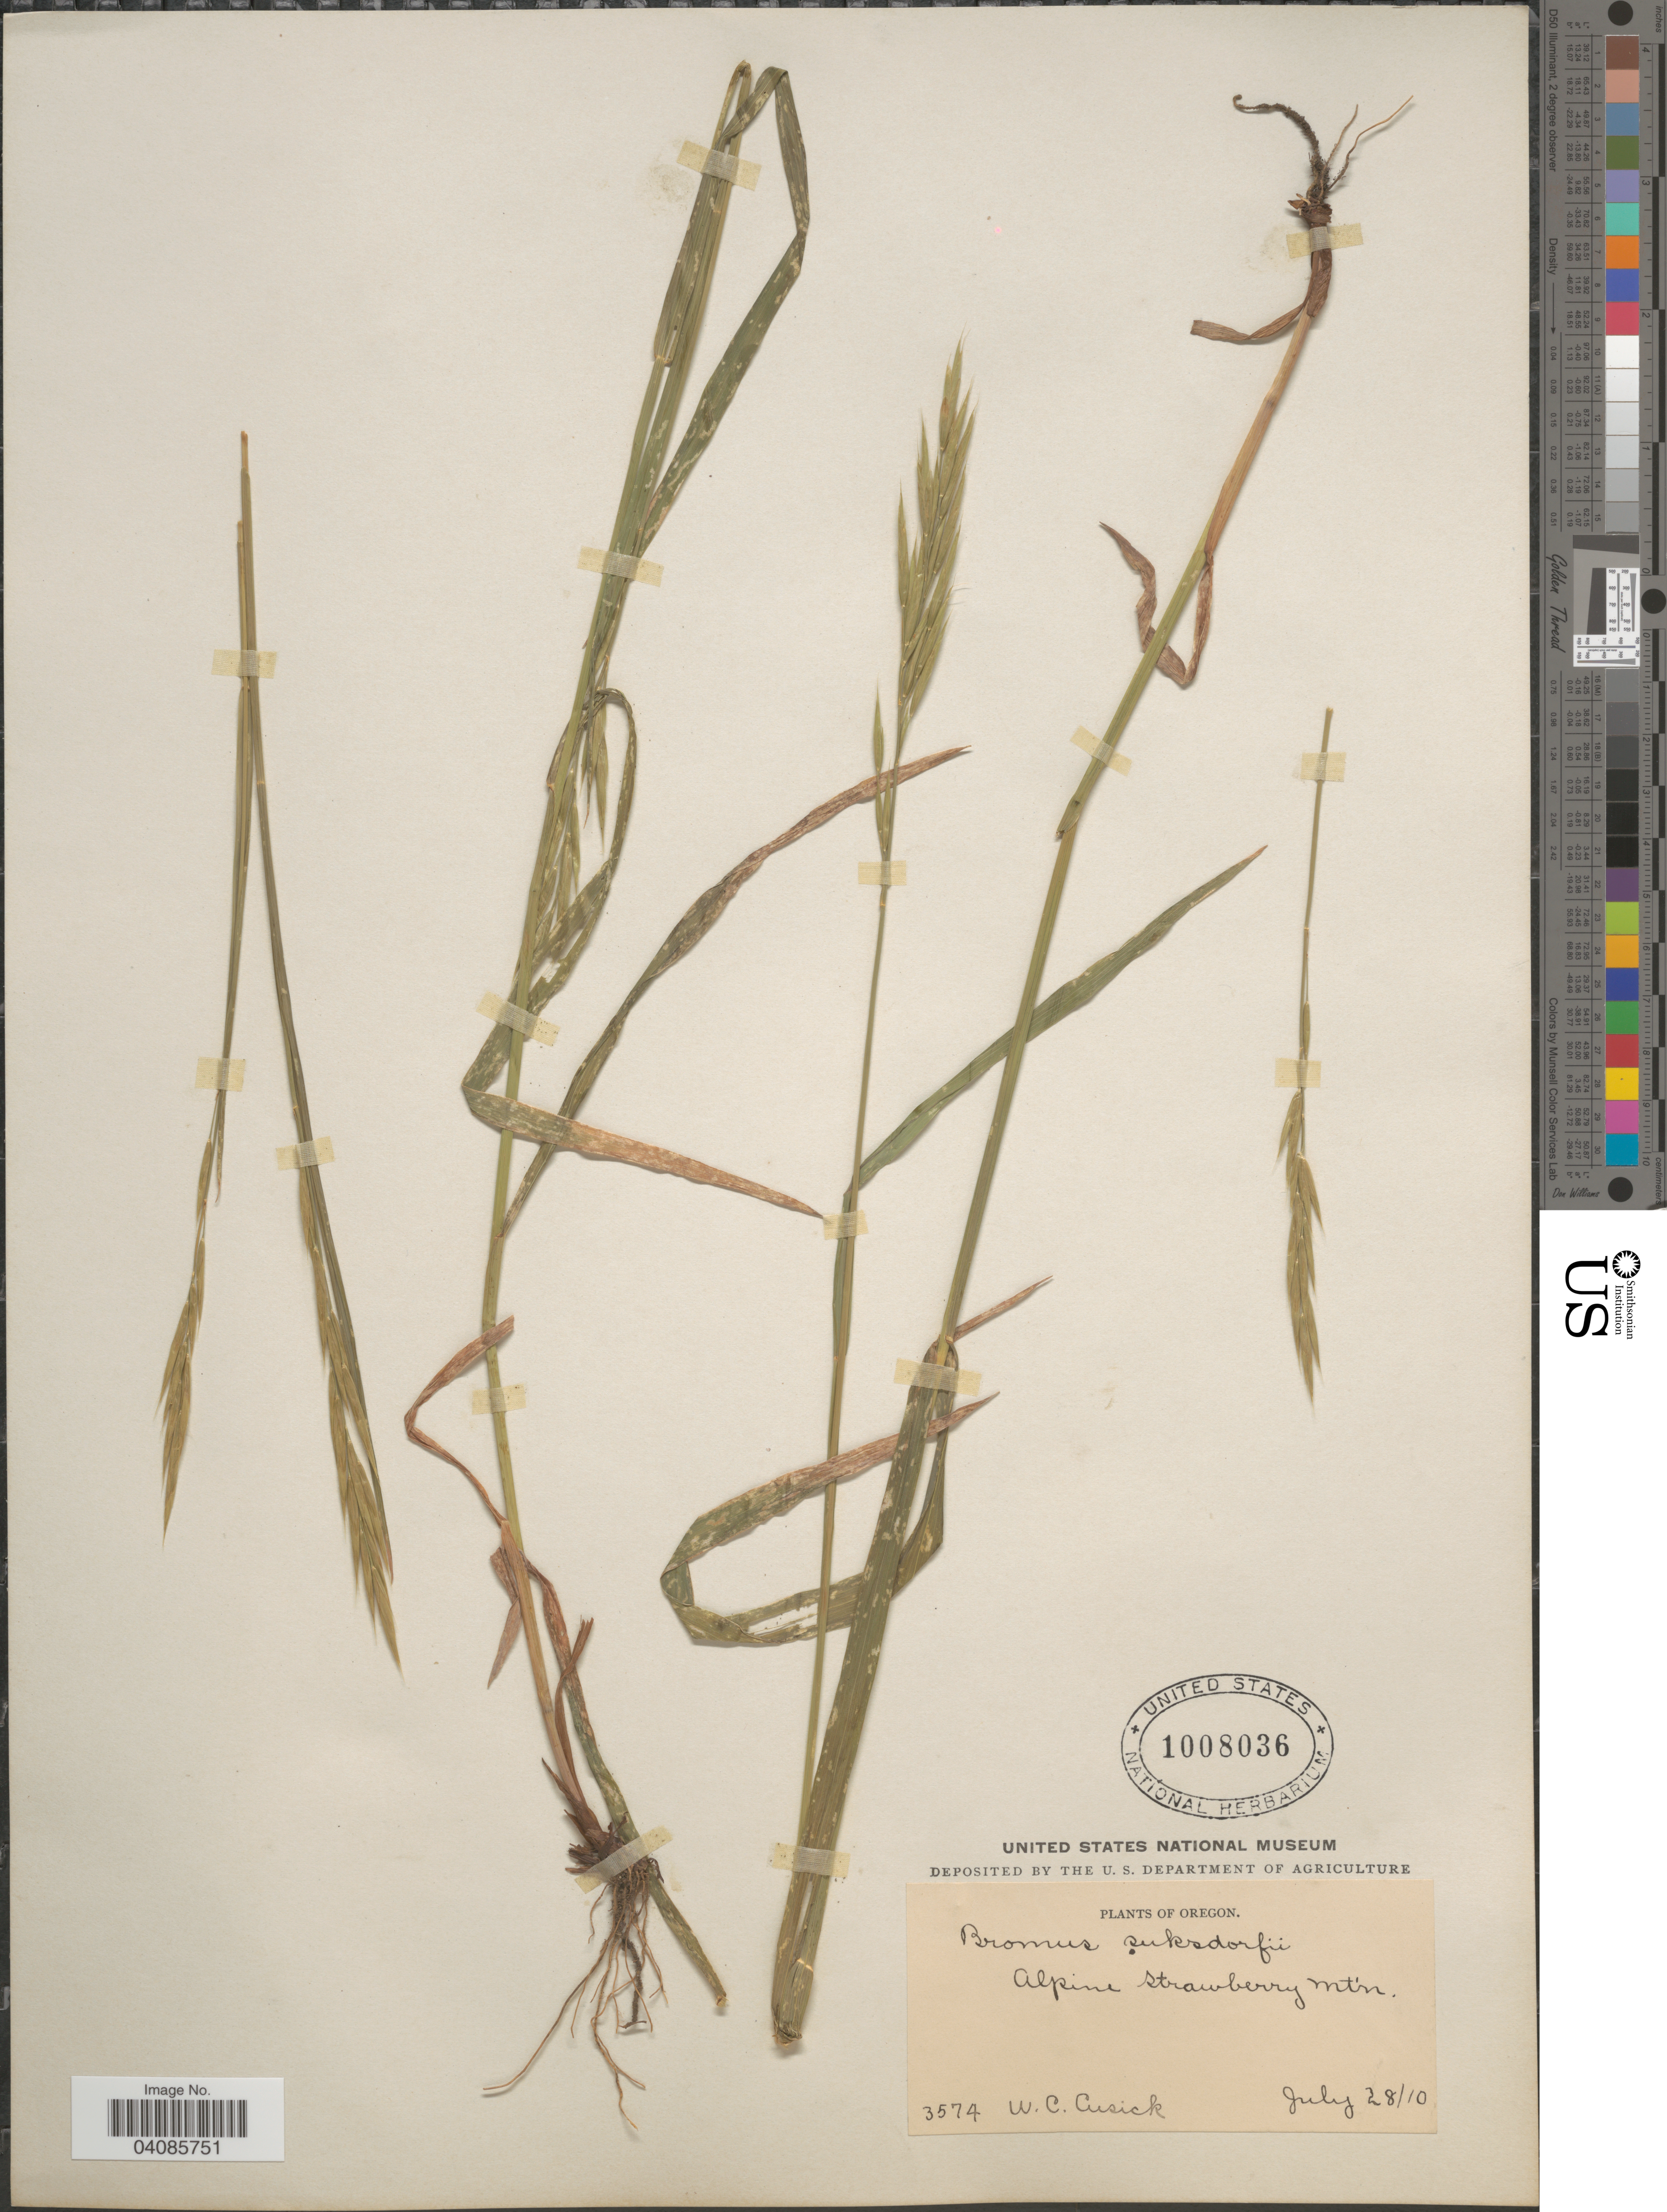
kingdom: Plantae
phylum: Tracheophyta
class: Liliopsida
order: Poales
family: Poaceae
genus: Bromus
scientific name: Bromus suksdorfii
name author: Vasey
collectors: W. C. Cusick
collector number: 3574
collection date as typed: Transcribed d/m/y: 28/7/10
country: United States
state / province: Oregon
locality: Alpine Strawberry Mtn.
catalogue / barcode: US 1008036